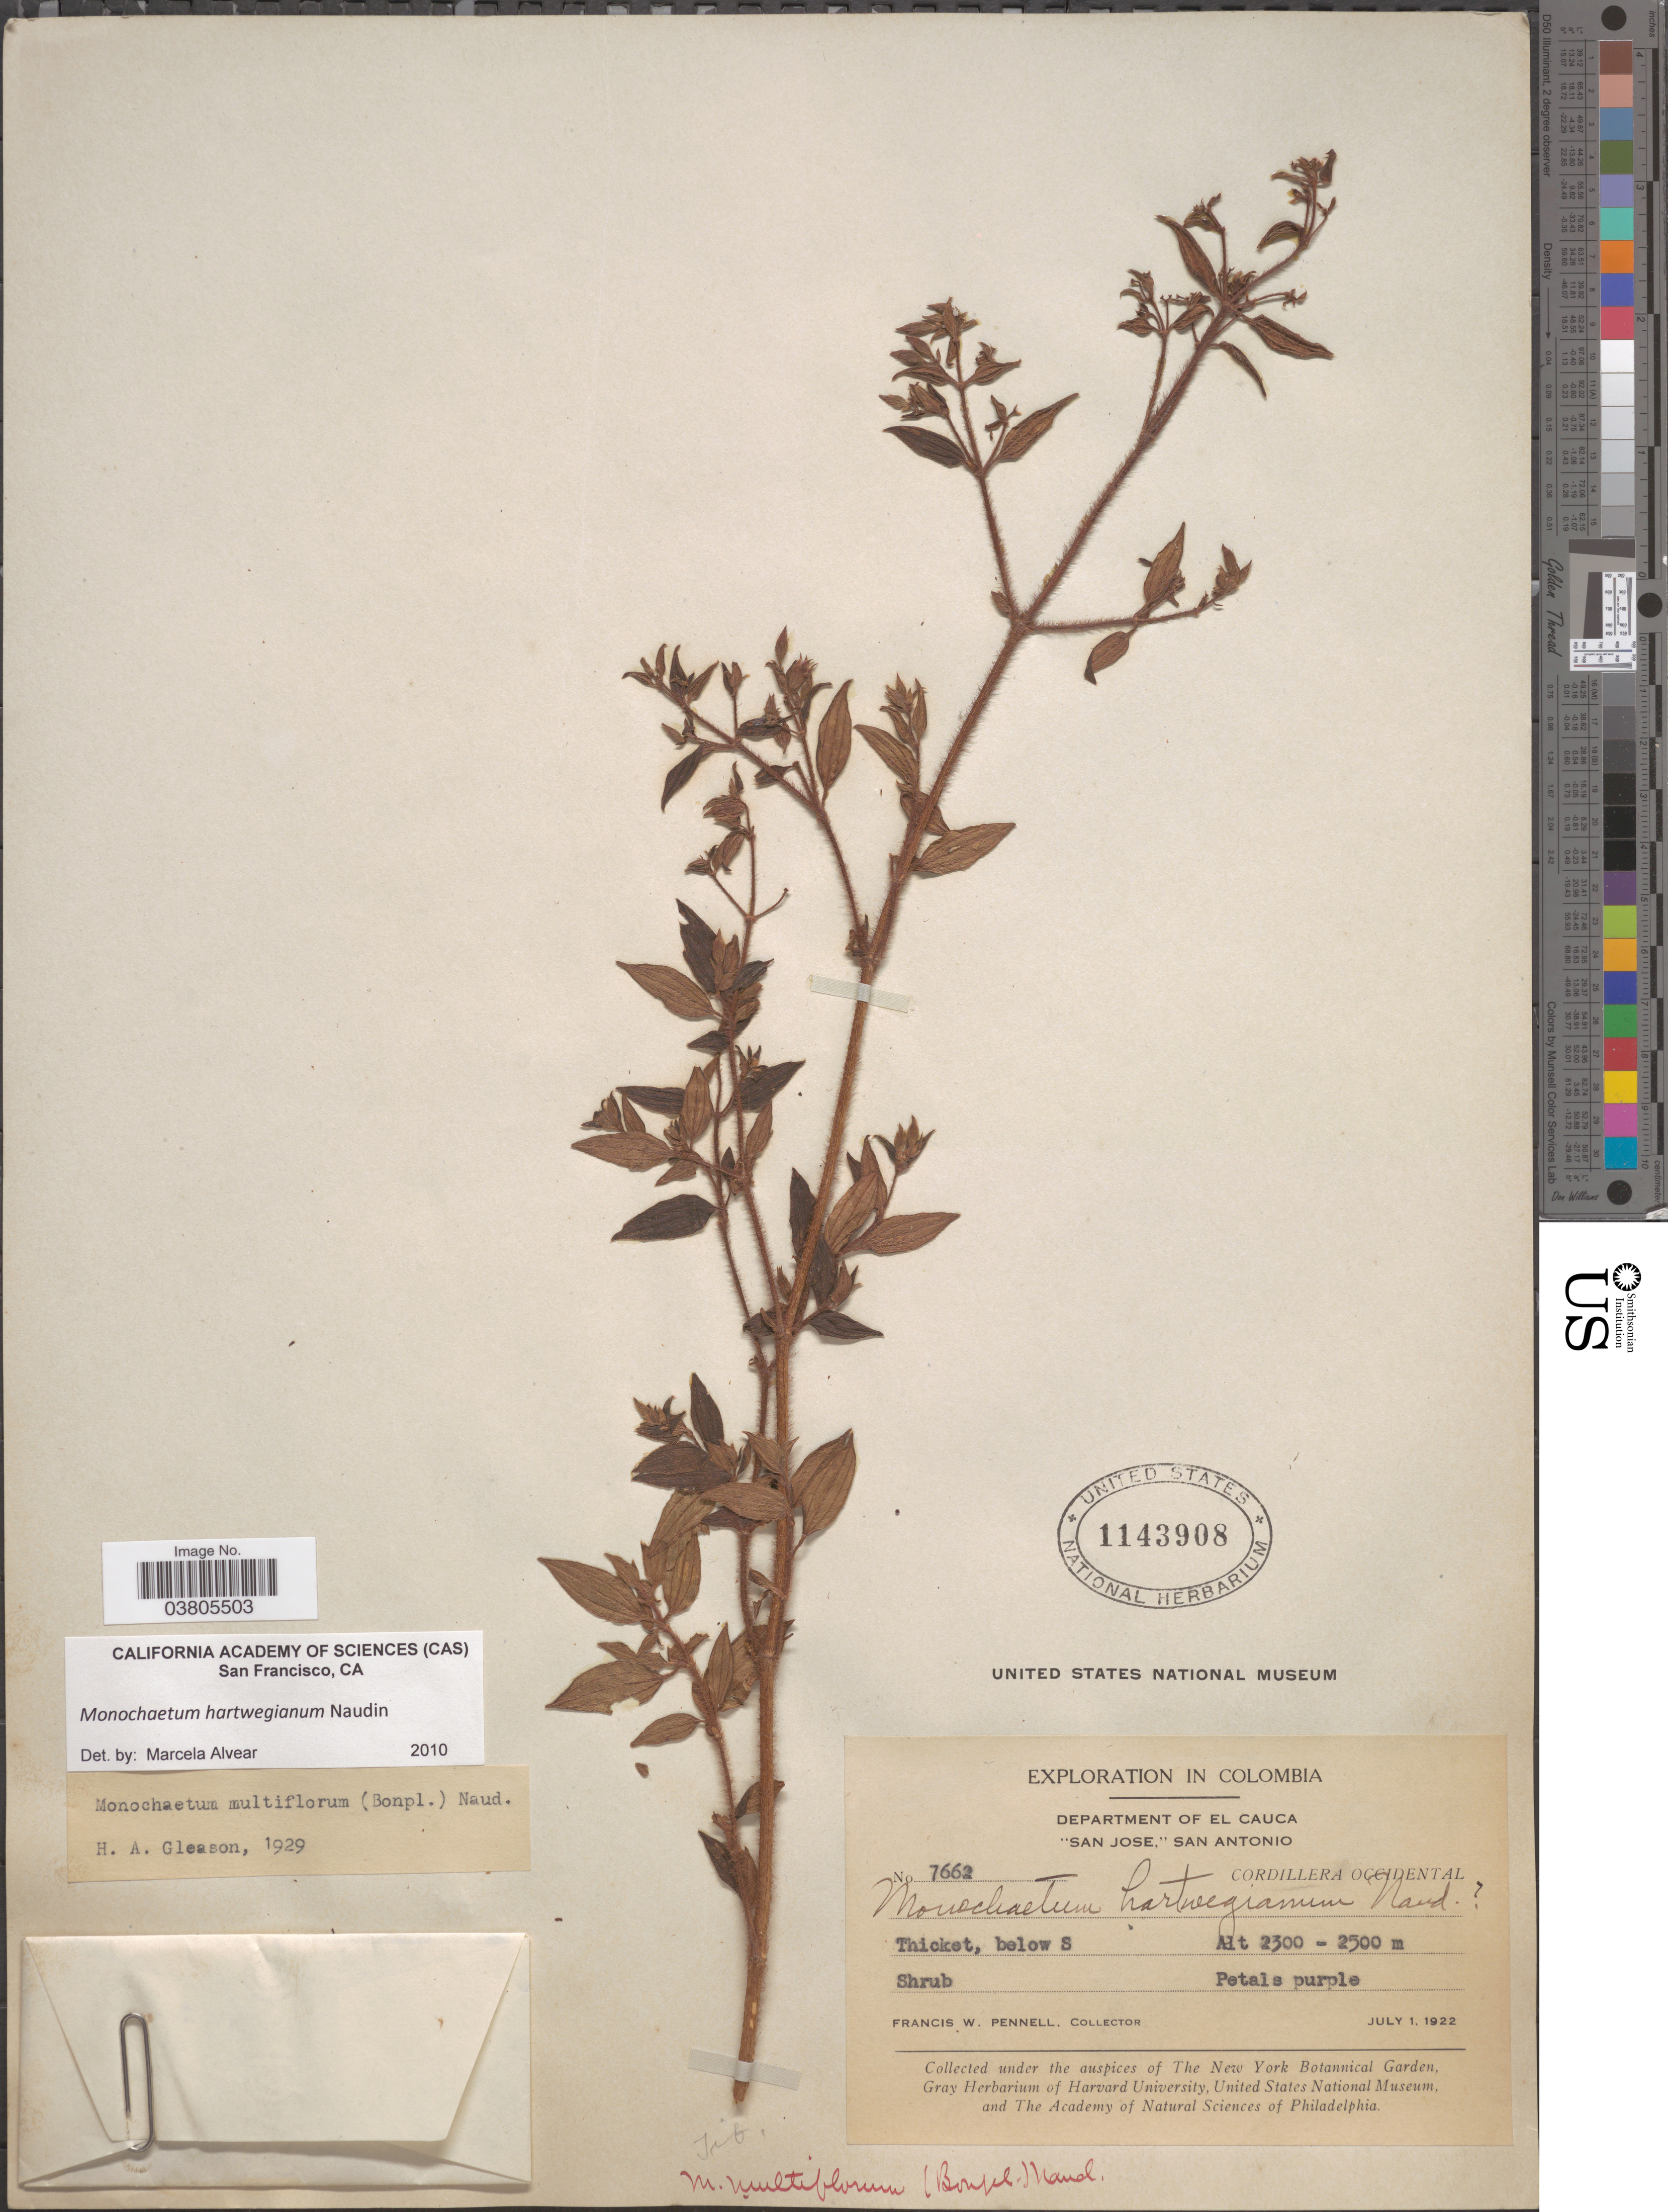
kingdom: Plantae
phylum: Tracheophyta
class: Magnoliopsida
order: Myrtales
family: Melastomataceae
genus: Monochaetum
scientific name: Monochaetum hartwegianum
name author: Naudin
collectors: F. W. Pennell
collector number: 7662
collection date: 1922-07-01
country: Colombia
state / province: Cauca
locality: Department of El Cauca. "San Jose." San Antonio. Cordillera Occidental. Thicket, below S.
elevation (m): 2300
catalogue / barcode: US 1143908